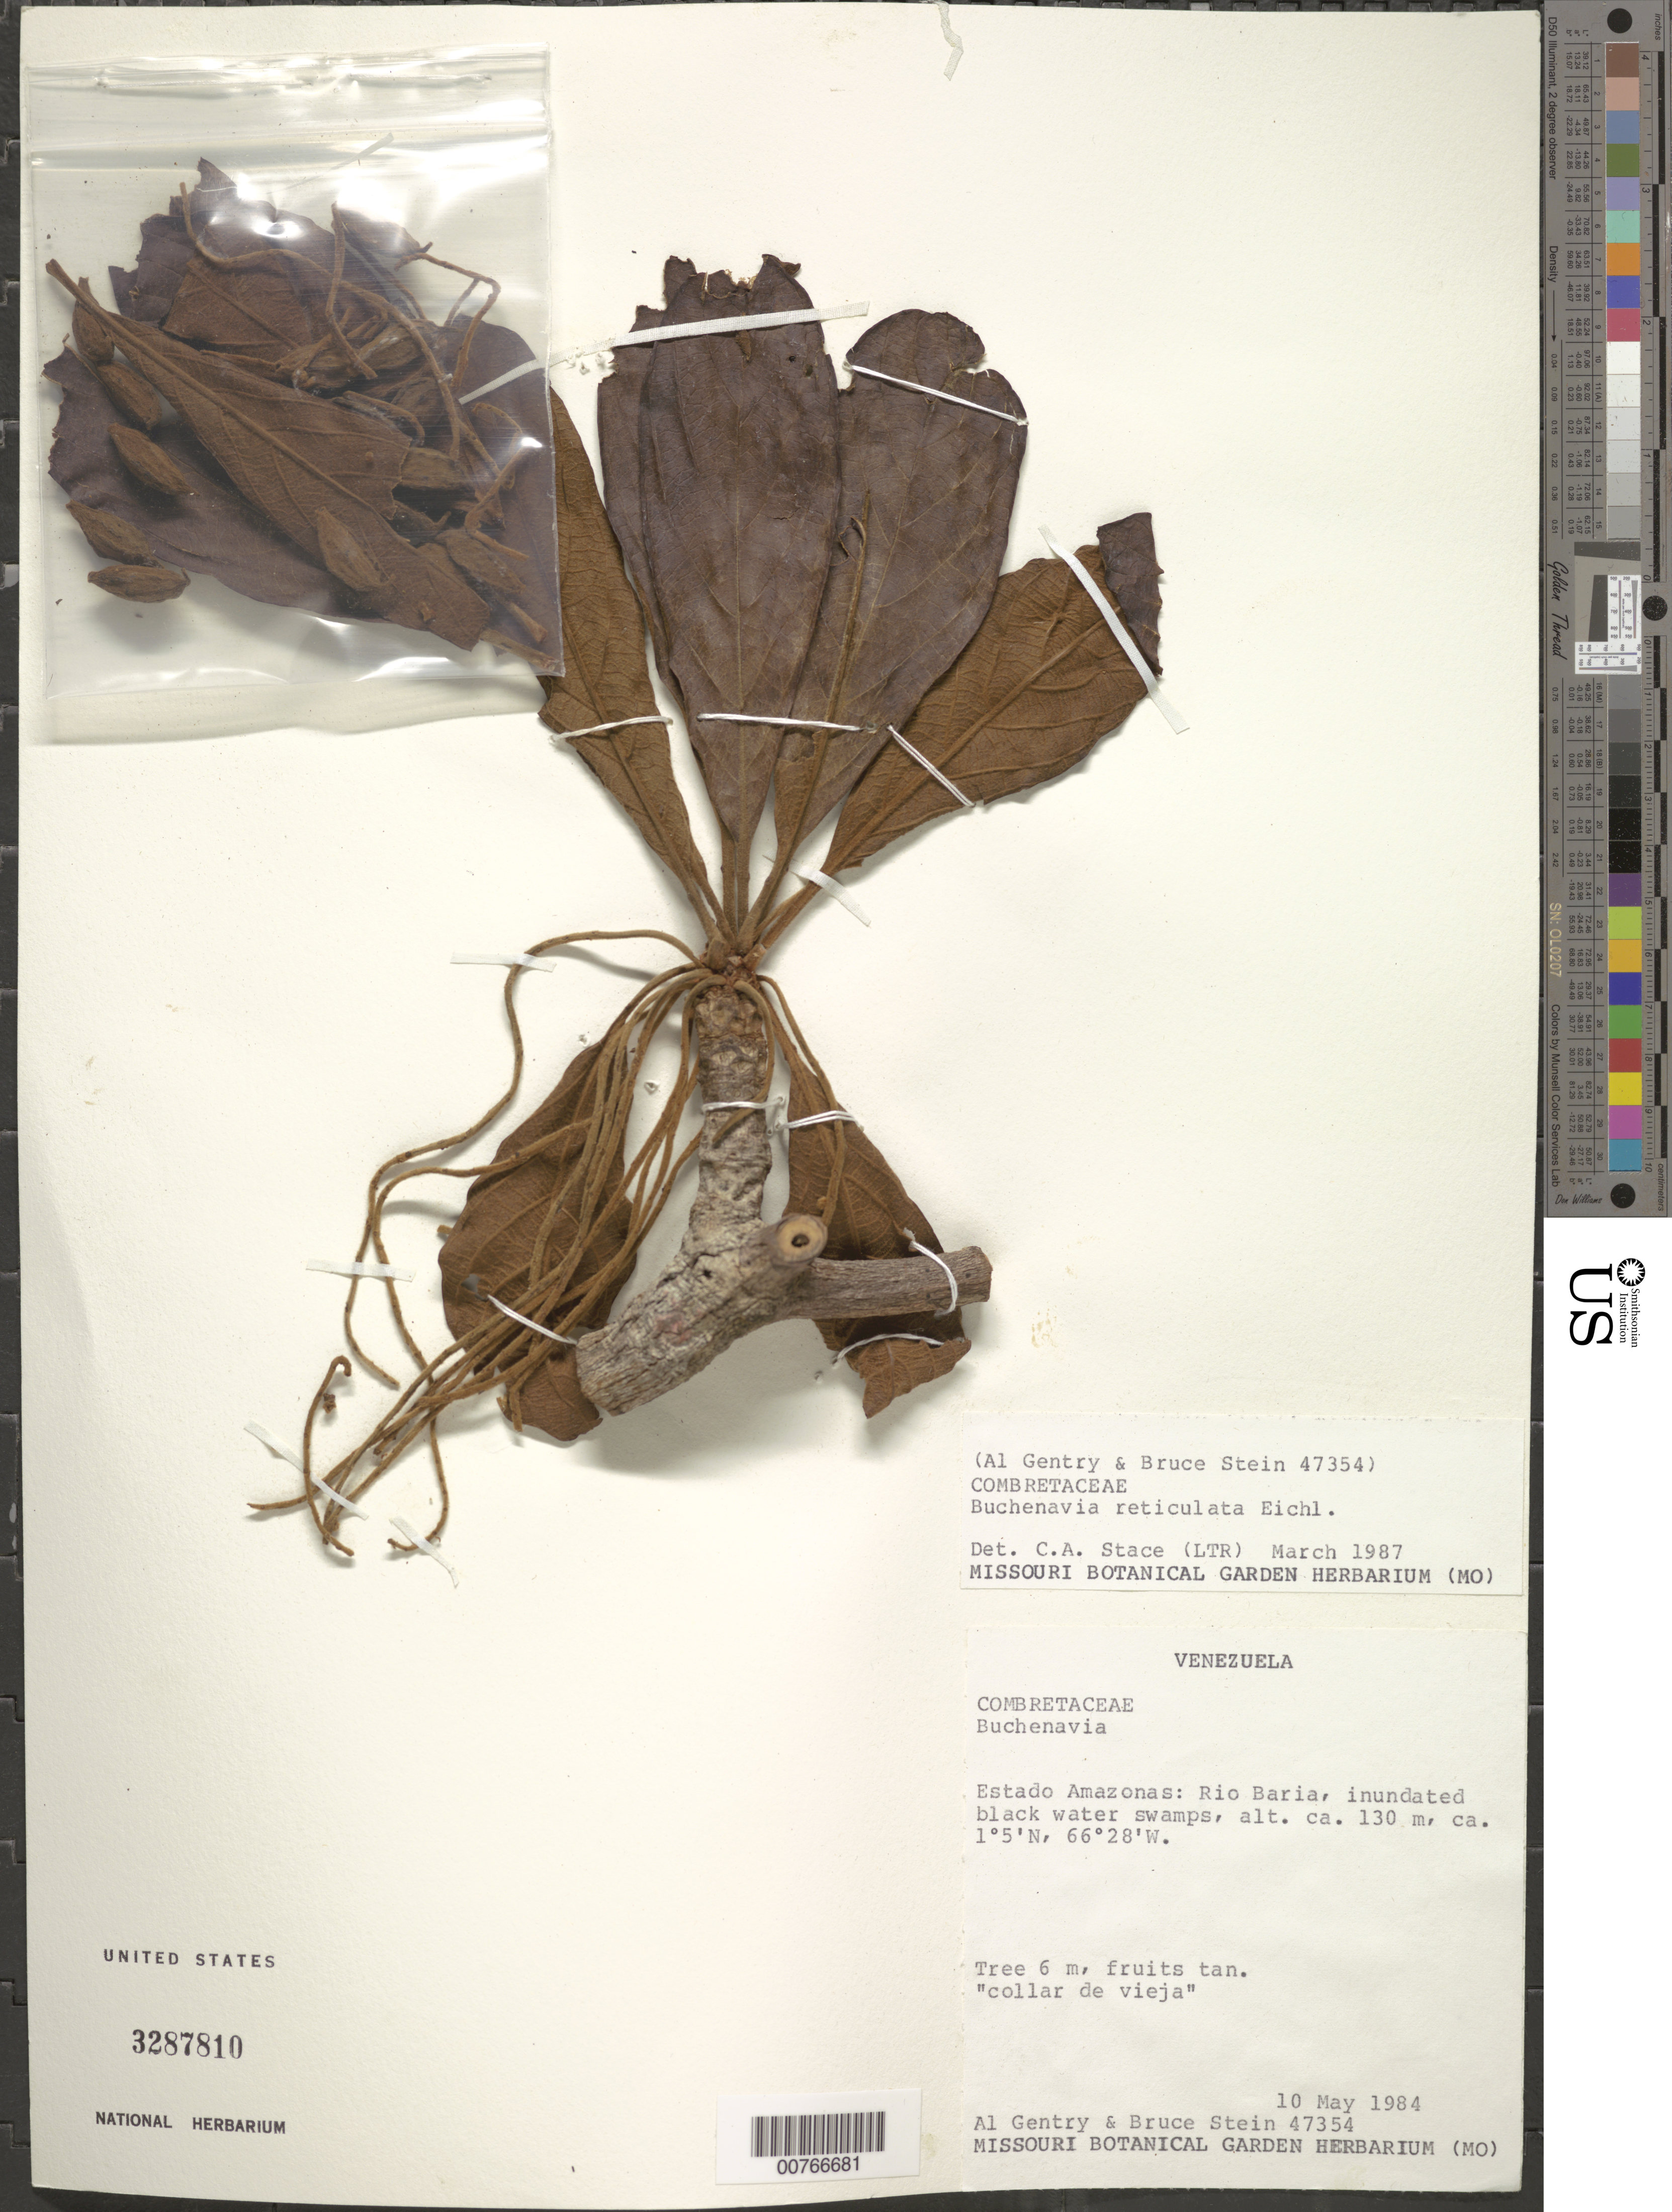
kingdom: Plantae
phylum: Tracheophyta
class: Magnoliopsida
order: Myrtales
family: Combretaceae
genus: Terminalia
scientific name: Terminalia pulcherrima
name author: (Exell & Stace) Gere & Boatwr.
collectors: A. H. Gentry & B. Stein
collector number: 47354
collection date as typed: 10-May-84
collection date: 1984-05-10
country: Venezuela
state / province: Amazonas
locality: Río Baría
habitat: Inundated black water swamps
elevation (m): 130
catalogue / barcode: US 3287810